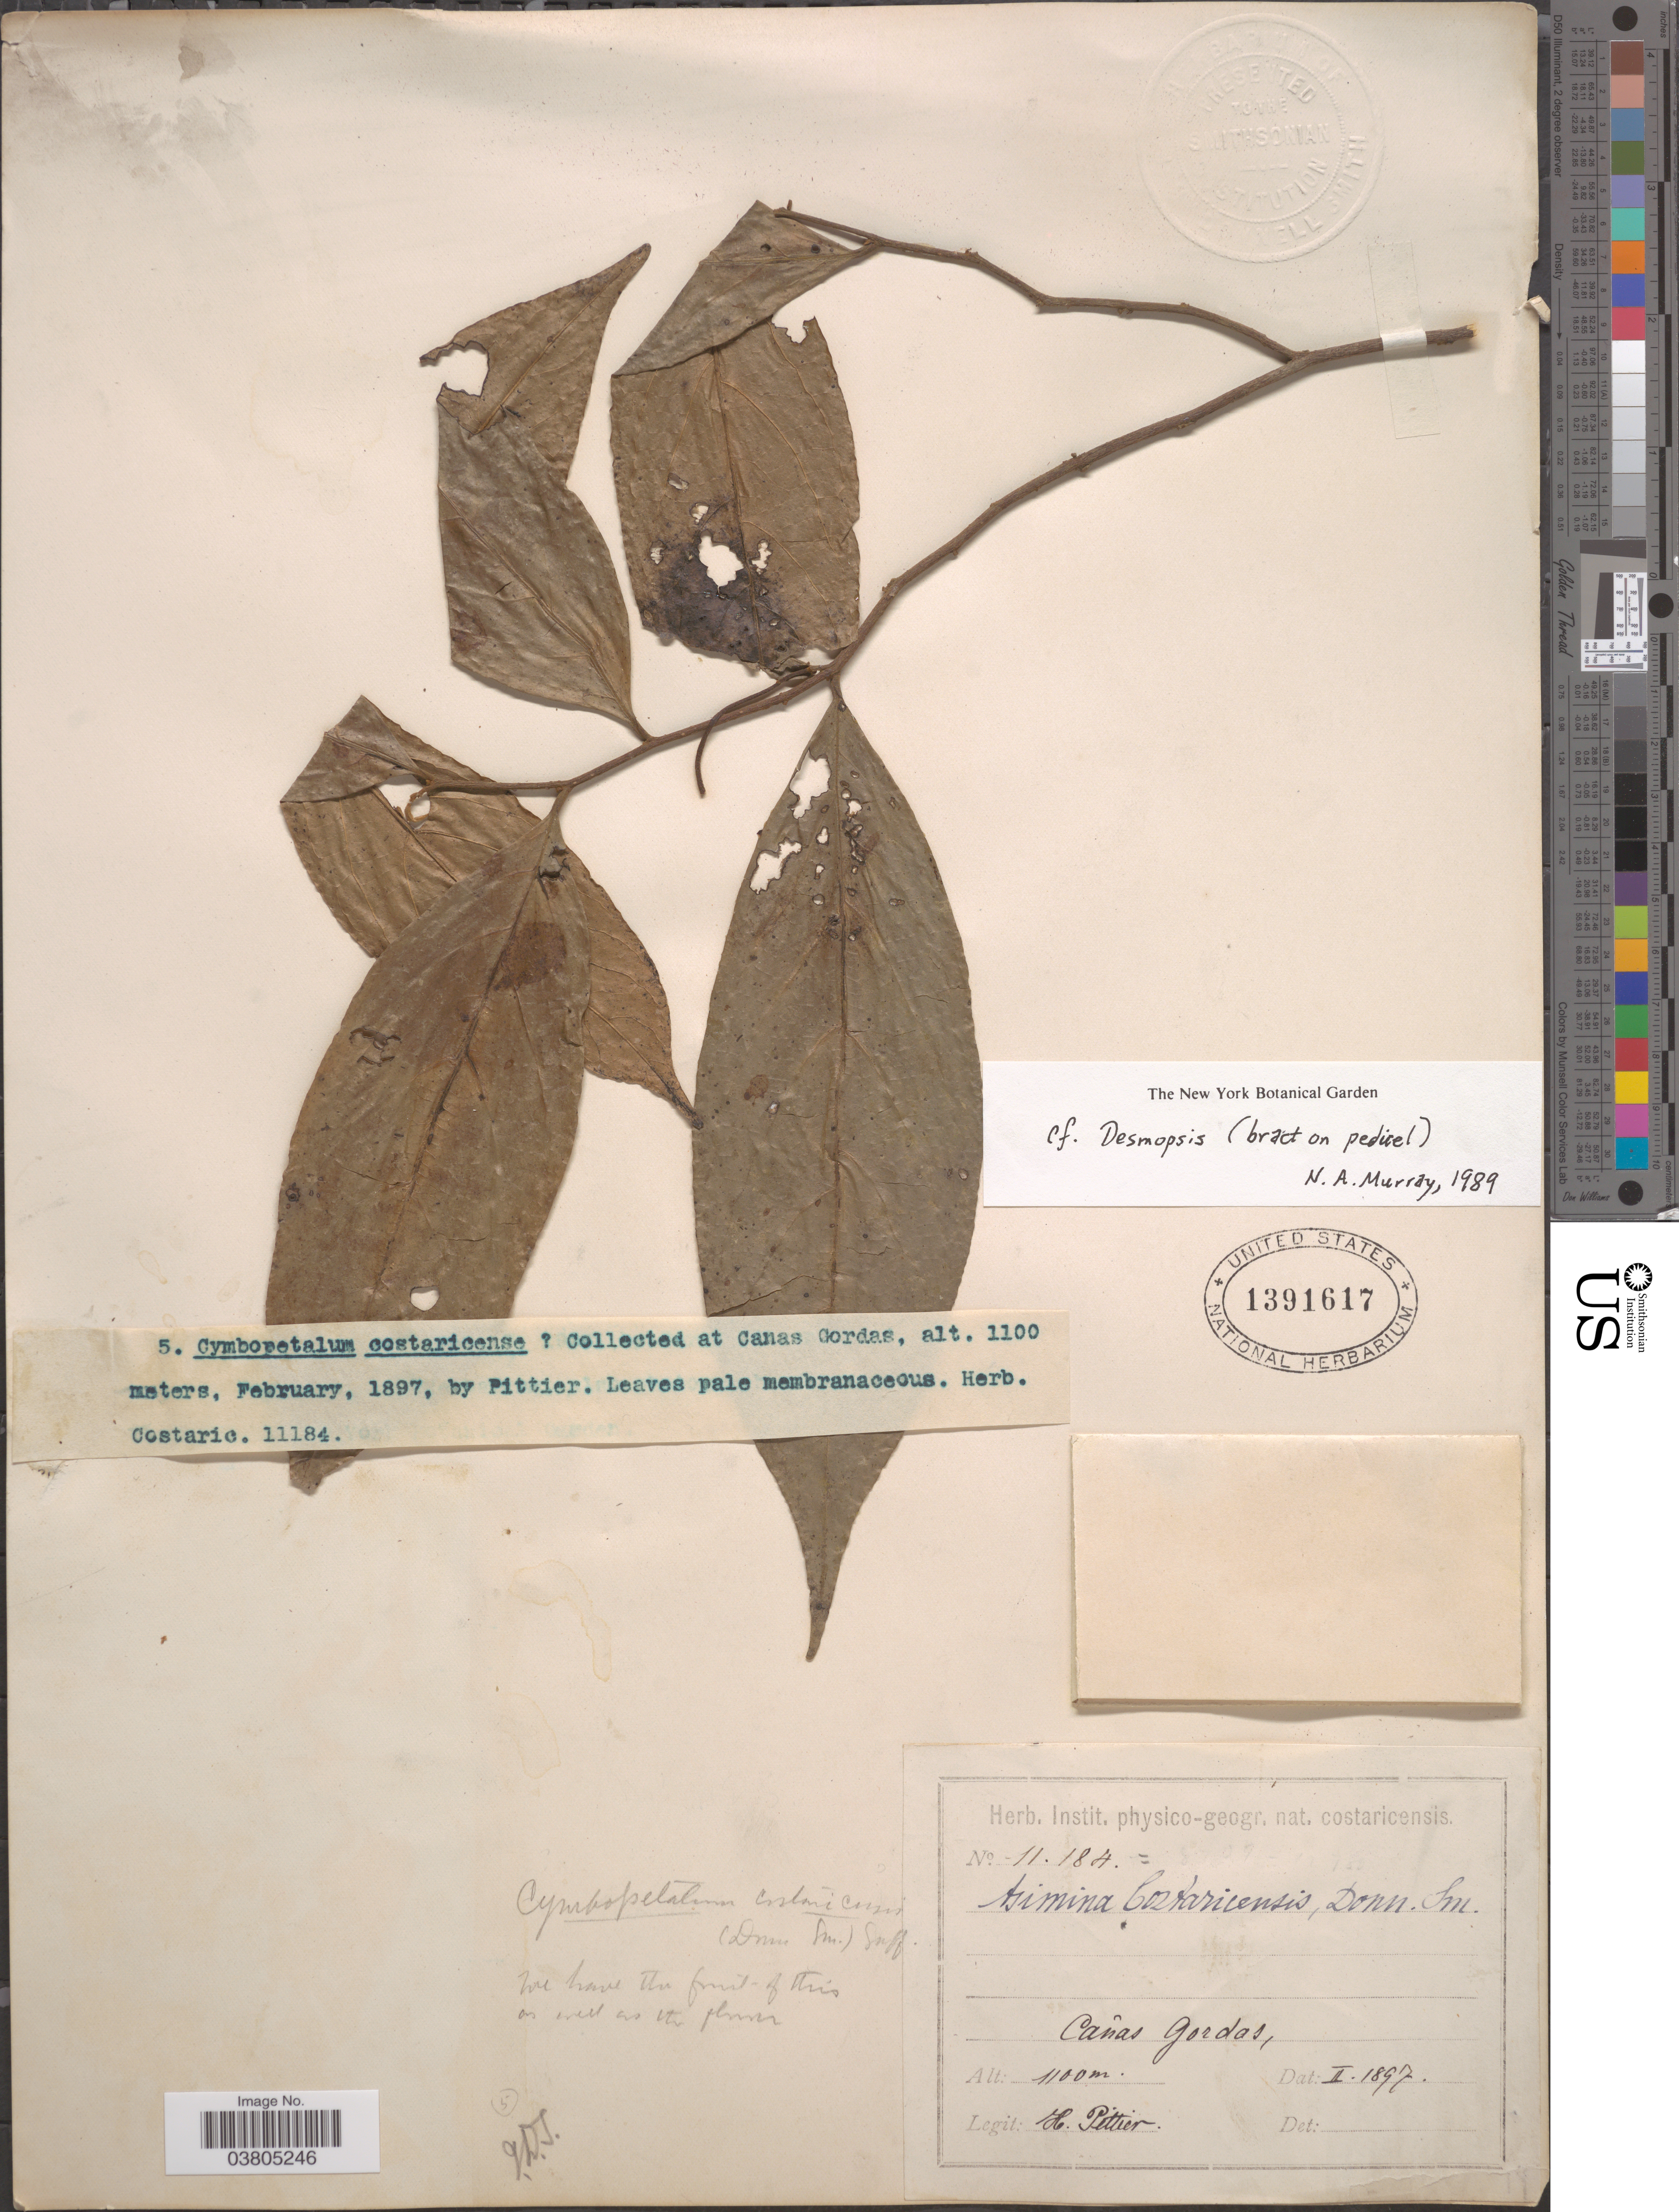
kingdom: Plantae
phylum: Tracheophyta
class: Magnoliopsida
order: Magnoliales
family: Annonaceae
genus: Desmopsis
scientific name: Desmopsis sp.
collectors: H. F. Pittier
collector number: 5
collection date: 1897-02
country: Costa Rica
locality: Cañas Gordas.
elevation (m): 1100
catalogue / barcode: US 1391617